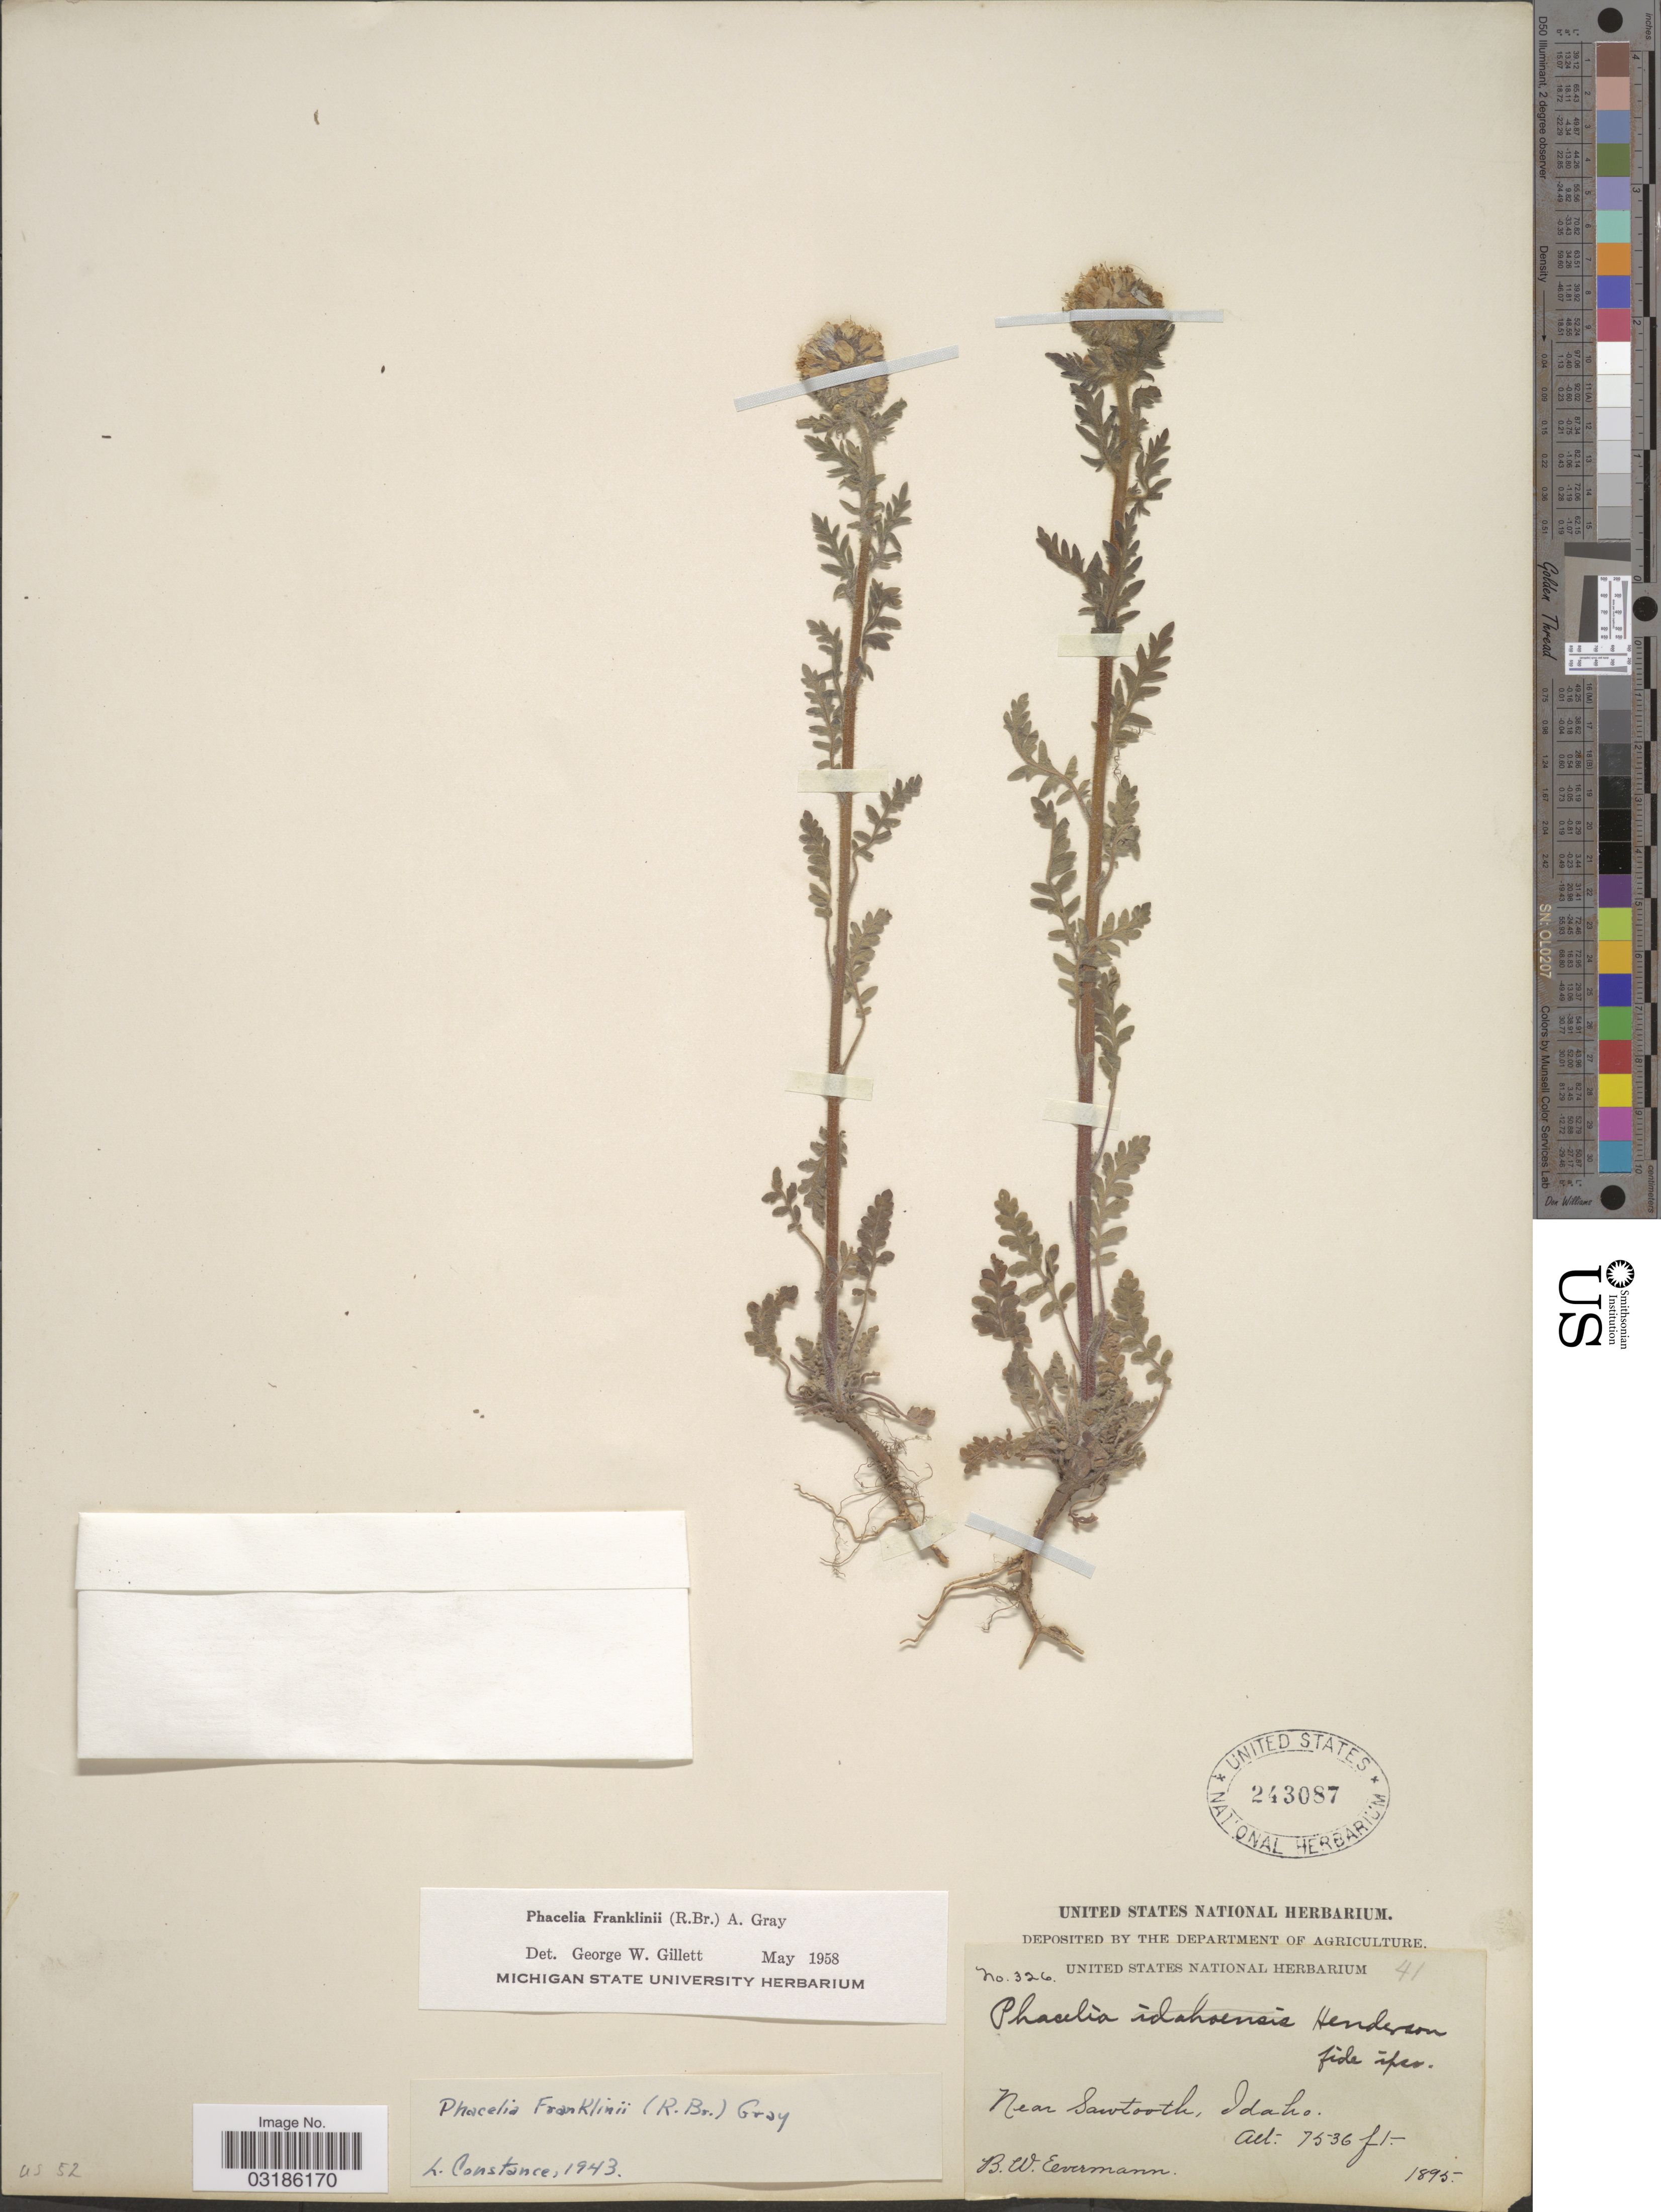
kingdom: Plantae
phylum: Tracheophyta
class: Magnoliopsida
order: Boraginales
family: Hydrophyllaceae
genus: Phacelia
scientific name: Phacelia franklinii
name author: Nutt.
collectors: B. W. Evermann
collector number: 326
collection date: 1895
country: United States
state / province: Idaho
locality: Near Sawtooth.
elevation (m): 2297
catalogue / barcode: US 243087